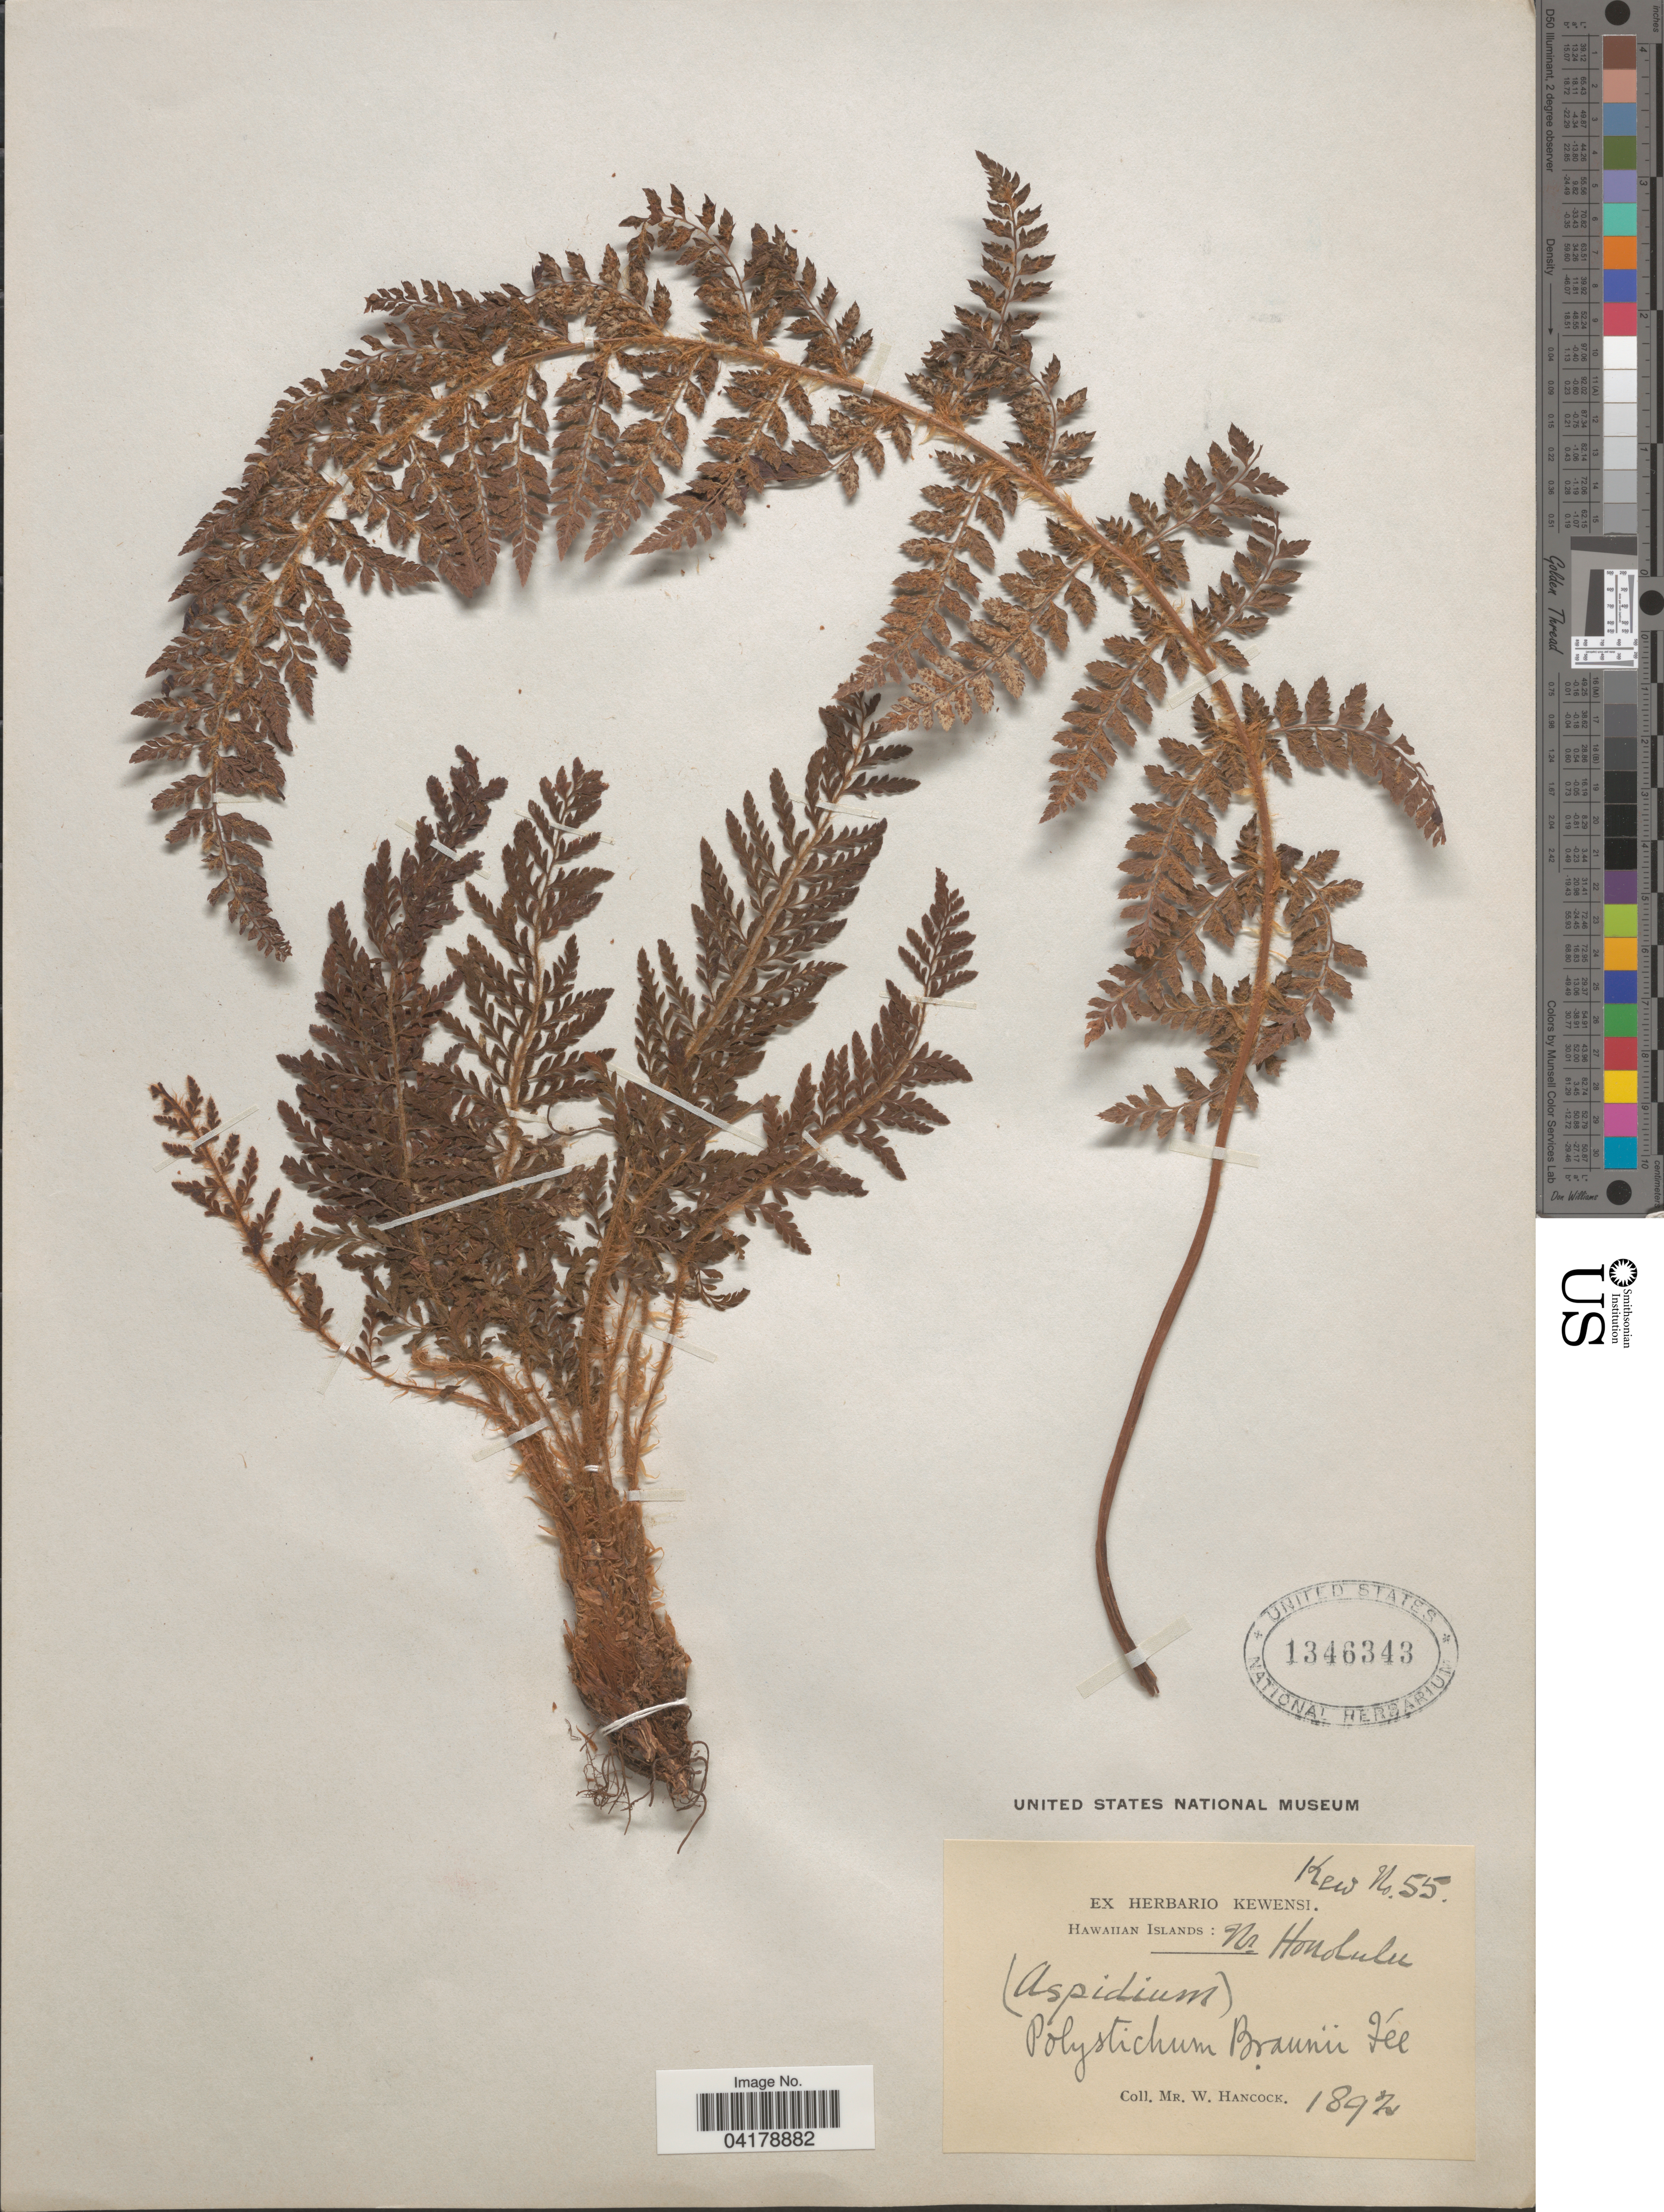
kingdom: Plantae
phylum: Tracheophyta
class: Polypodiopsida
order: Polypodiales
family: Dryopteridaceae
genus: Polystichum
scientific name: Polystichum braunii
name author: (Spenn.) Fée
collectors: W. Hancock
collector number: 1892?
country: United States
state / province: Hawaii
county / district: Honolulu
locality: Nr Honolulu.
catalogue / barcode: US 1346343